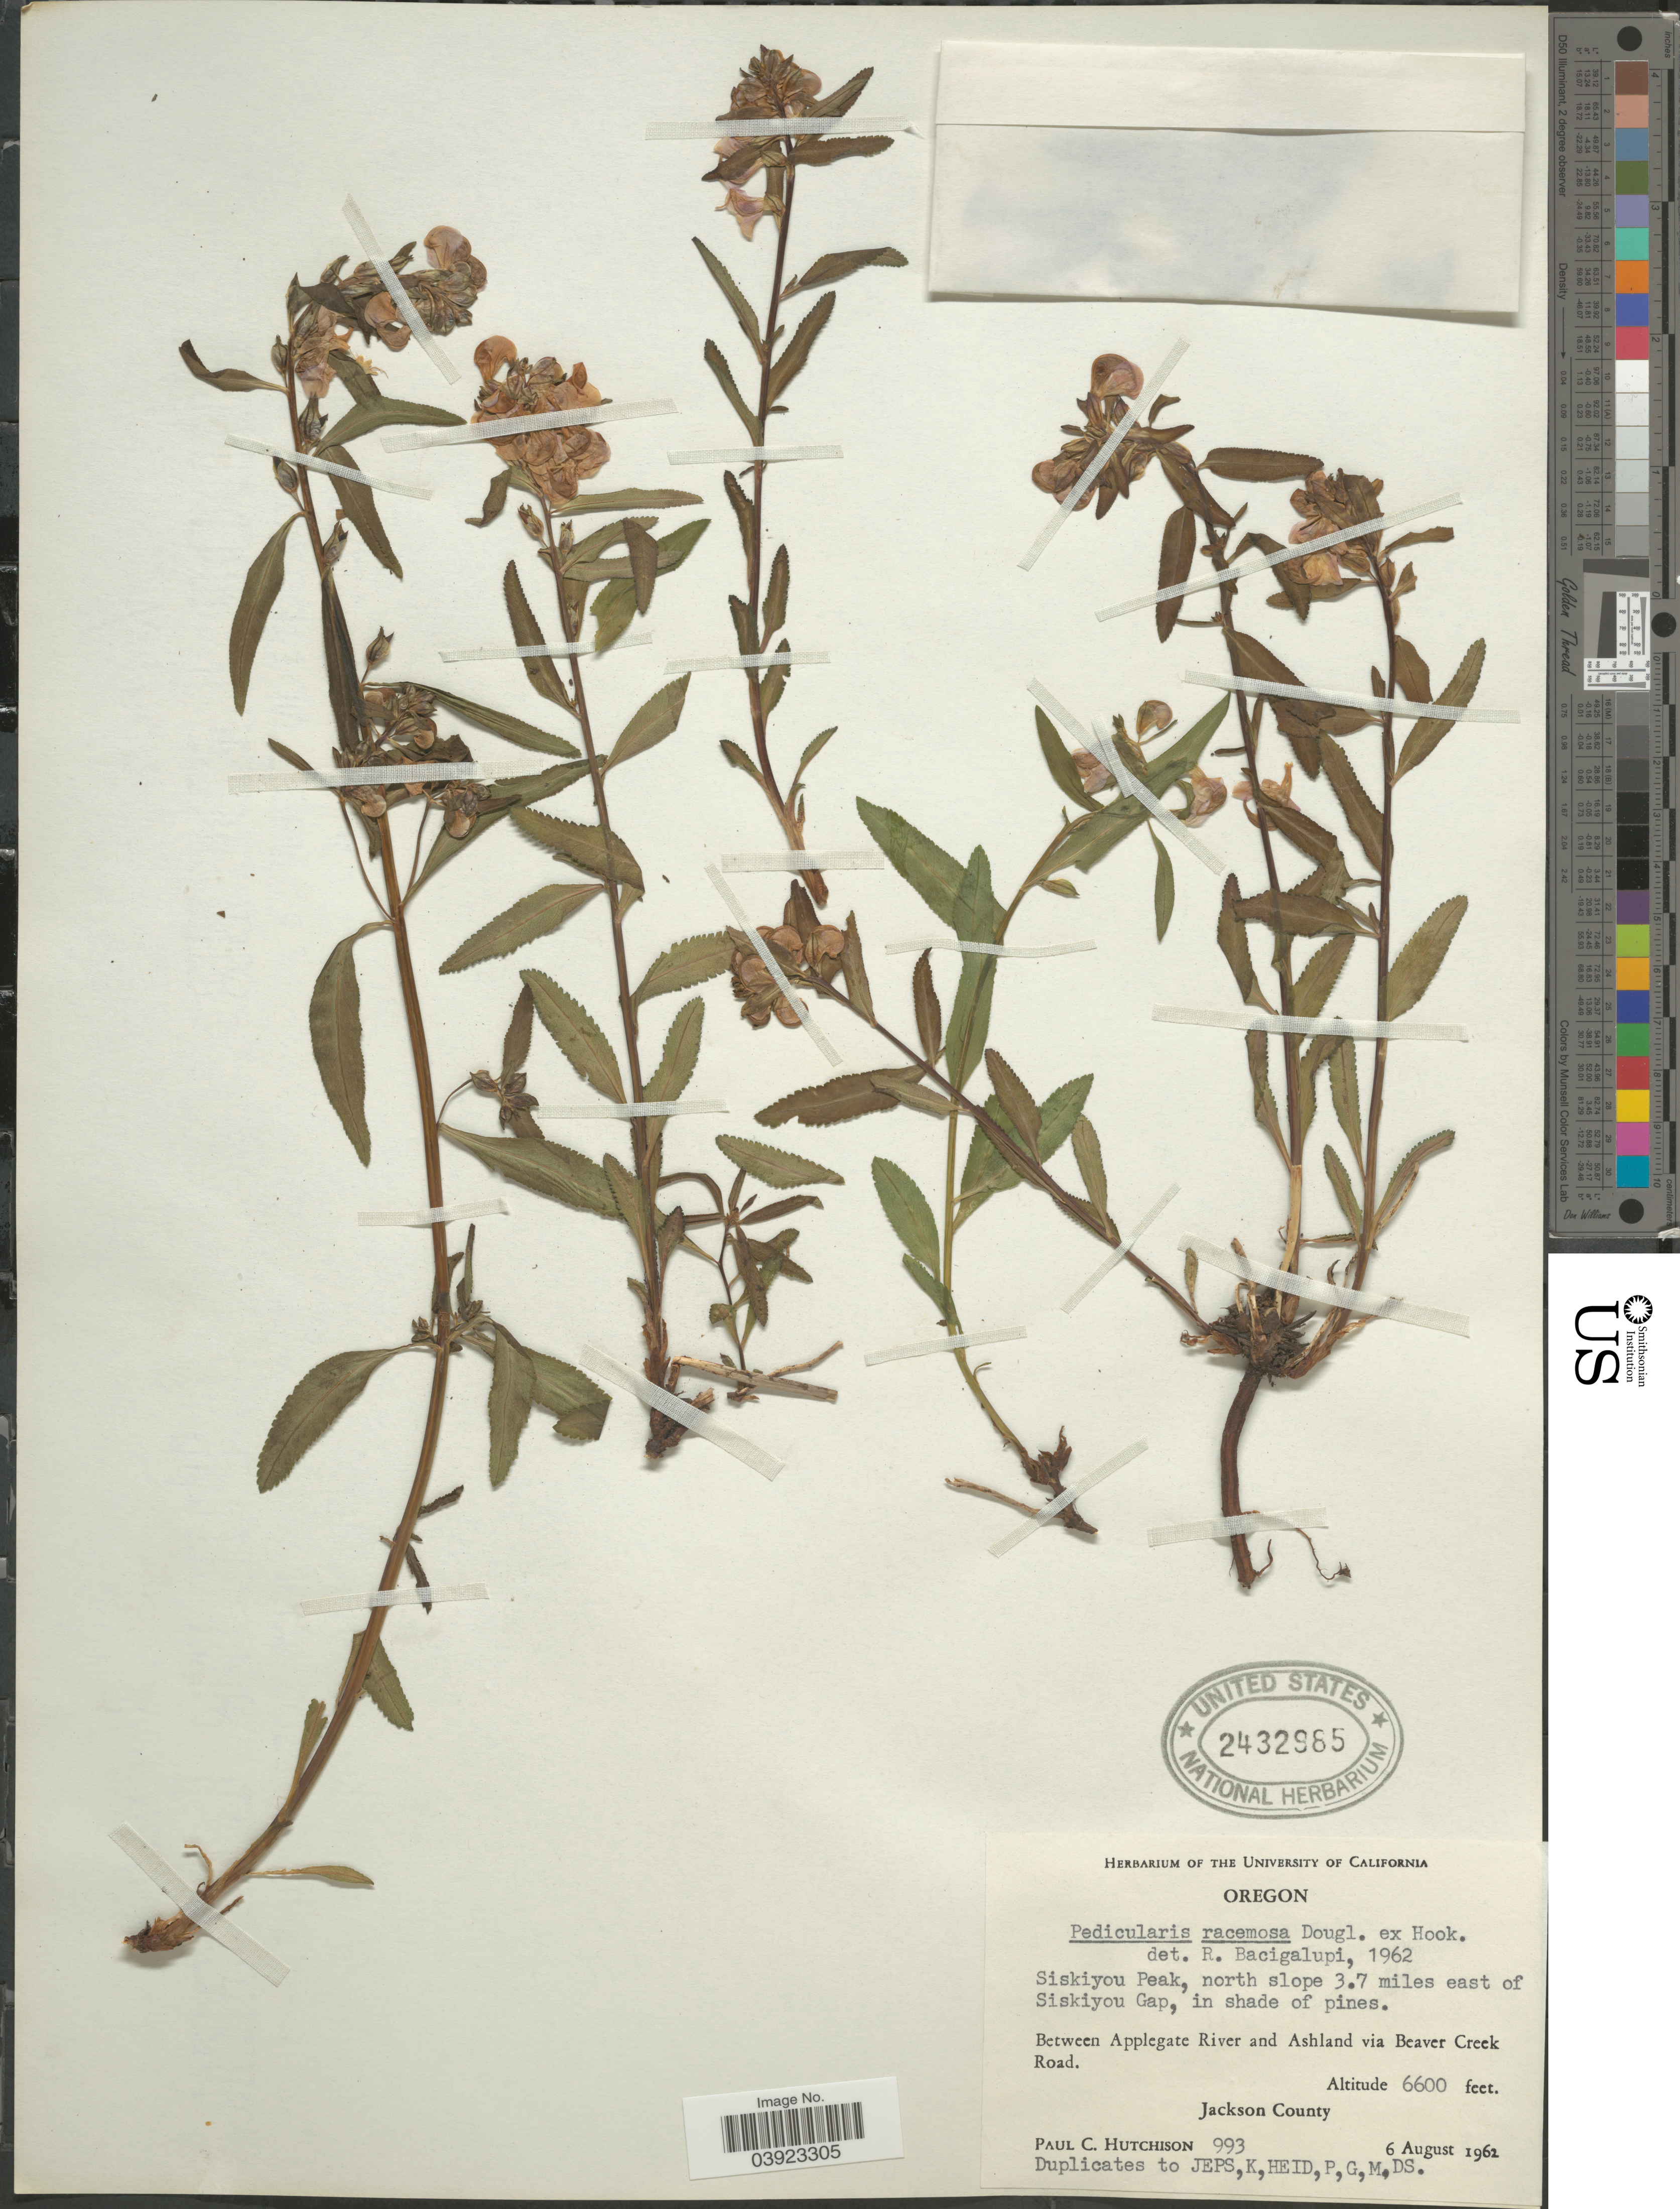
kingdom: Plantae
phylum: Tracheophyta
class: Magnoliopsida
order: Lamiales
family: Orobanchaceae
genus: Pedicularis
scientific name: Pedicularis racemosa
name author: Douglas ex Benth.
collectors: P. C. Hutchison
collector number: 993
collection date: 1962-08-06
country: United States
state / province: Oregon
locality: Siskiyou Peak, north slope 3.7 miles east of Siskiyou Gap. Between Applegate River and Ashland via Beaver Creek Road. Jackson County.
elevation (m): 2012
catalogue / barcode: US 2432985